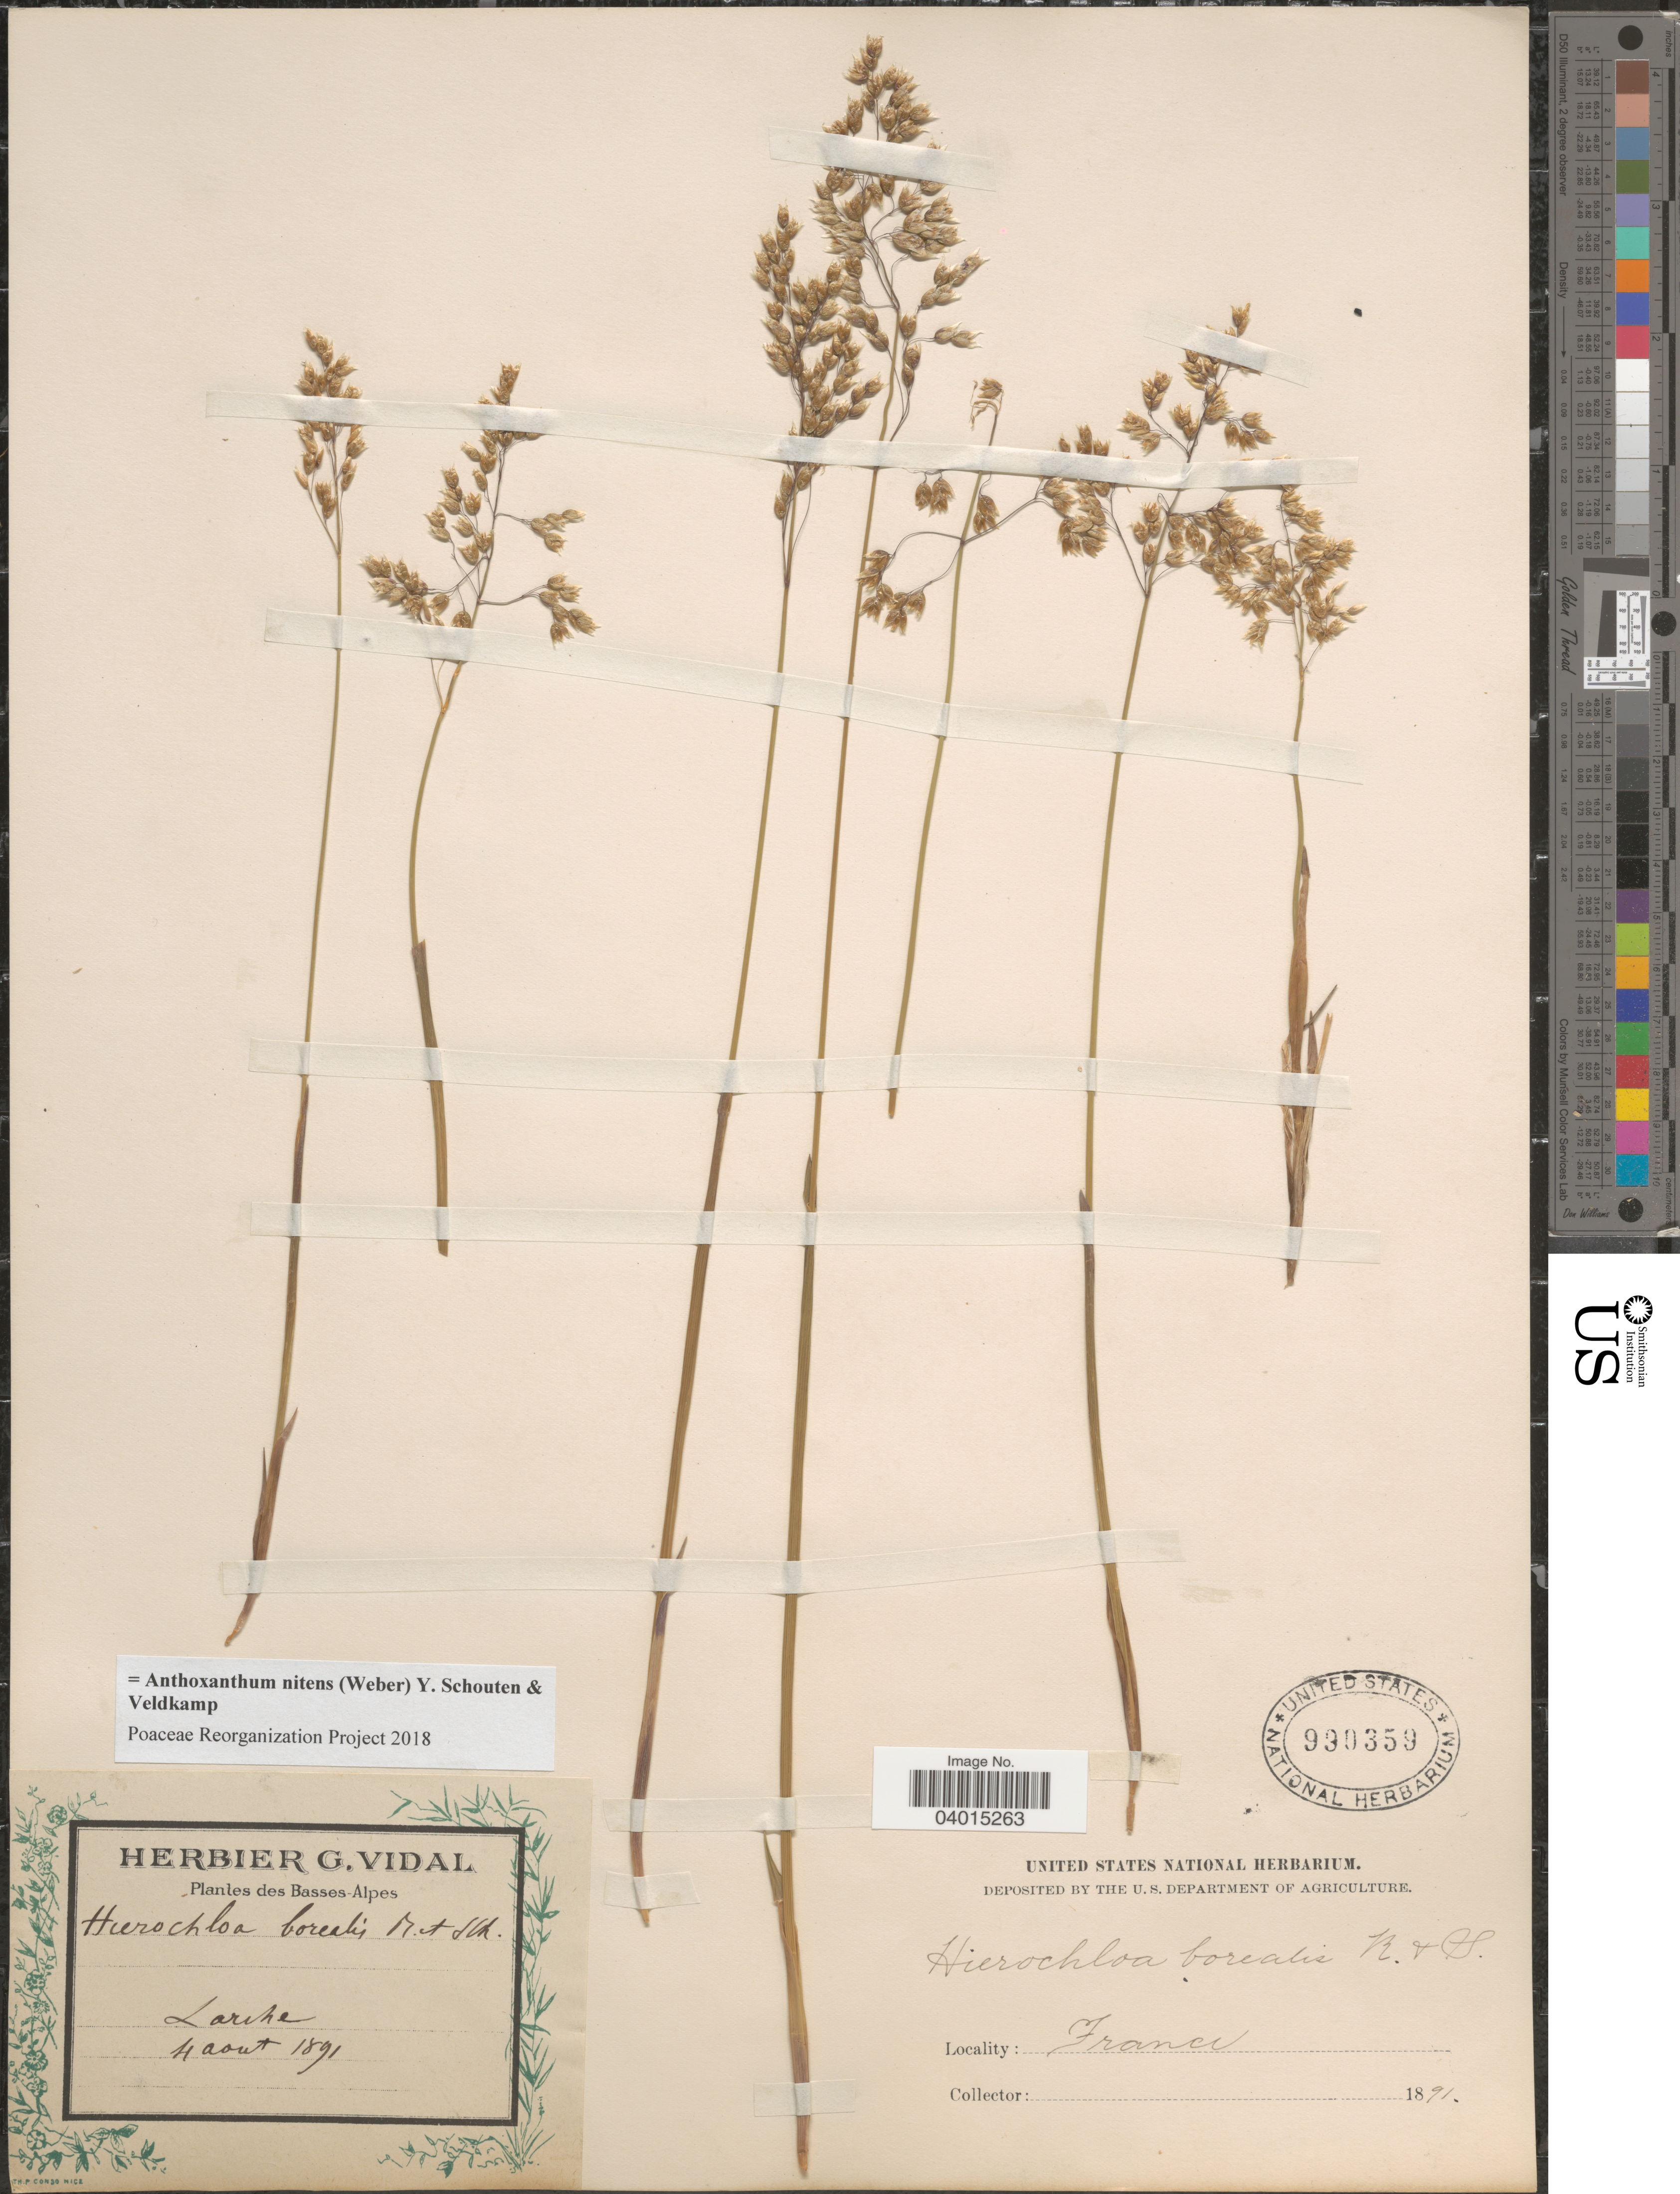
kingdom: Plantae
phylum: Tracheophyta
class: Liliopsida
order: Poales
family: Poaceae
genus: Anthoxanthum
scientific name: Anthoxanthum nitens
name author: (G.H. Weber) R.T.A. Schouten & Veldkamp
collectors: Ex herb. G. Vidal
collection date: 1891-08-04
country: France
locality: Basses-Alpes. Larche.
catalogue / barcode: US 990359